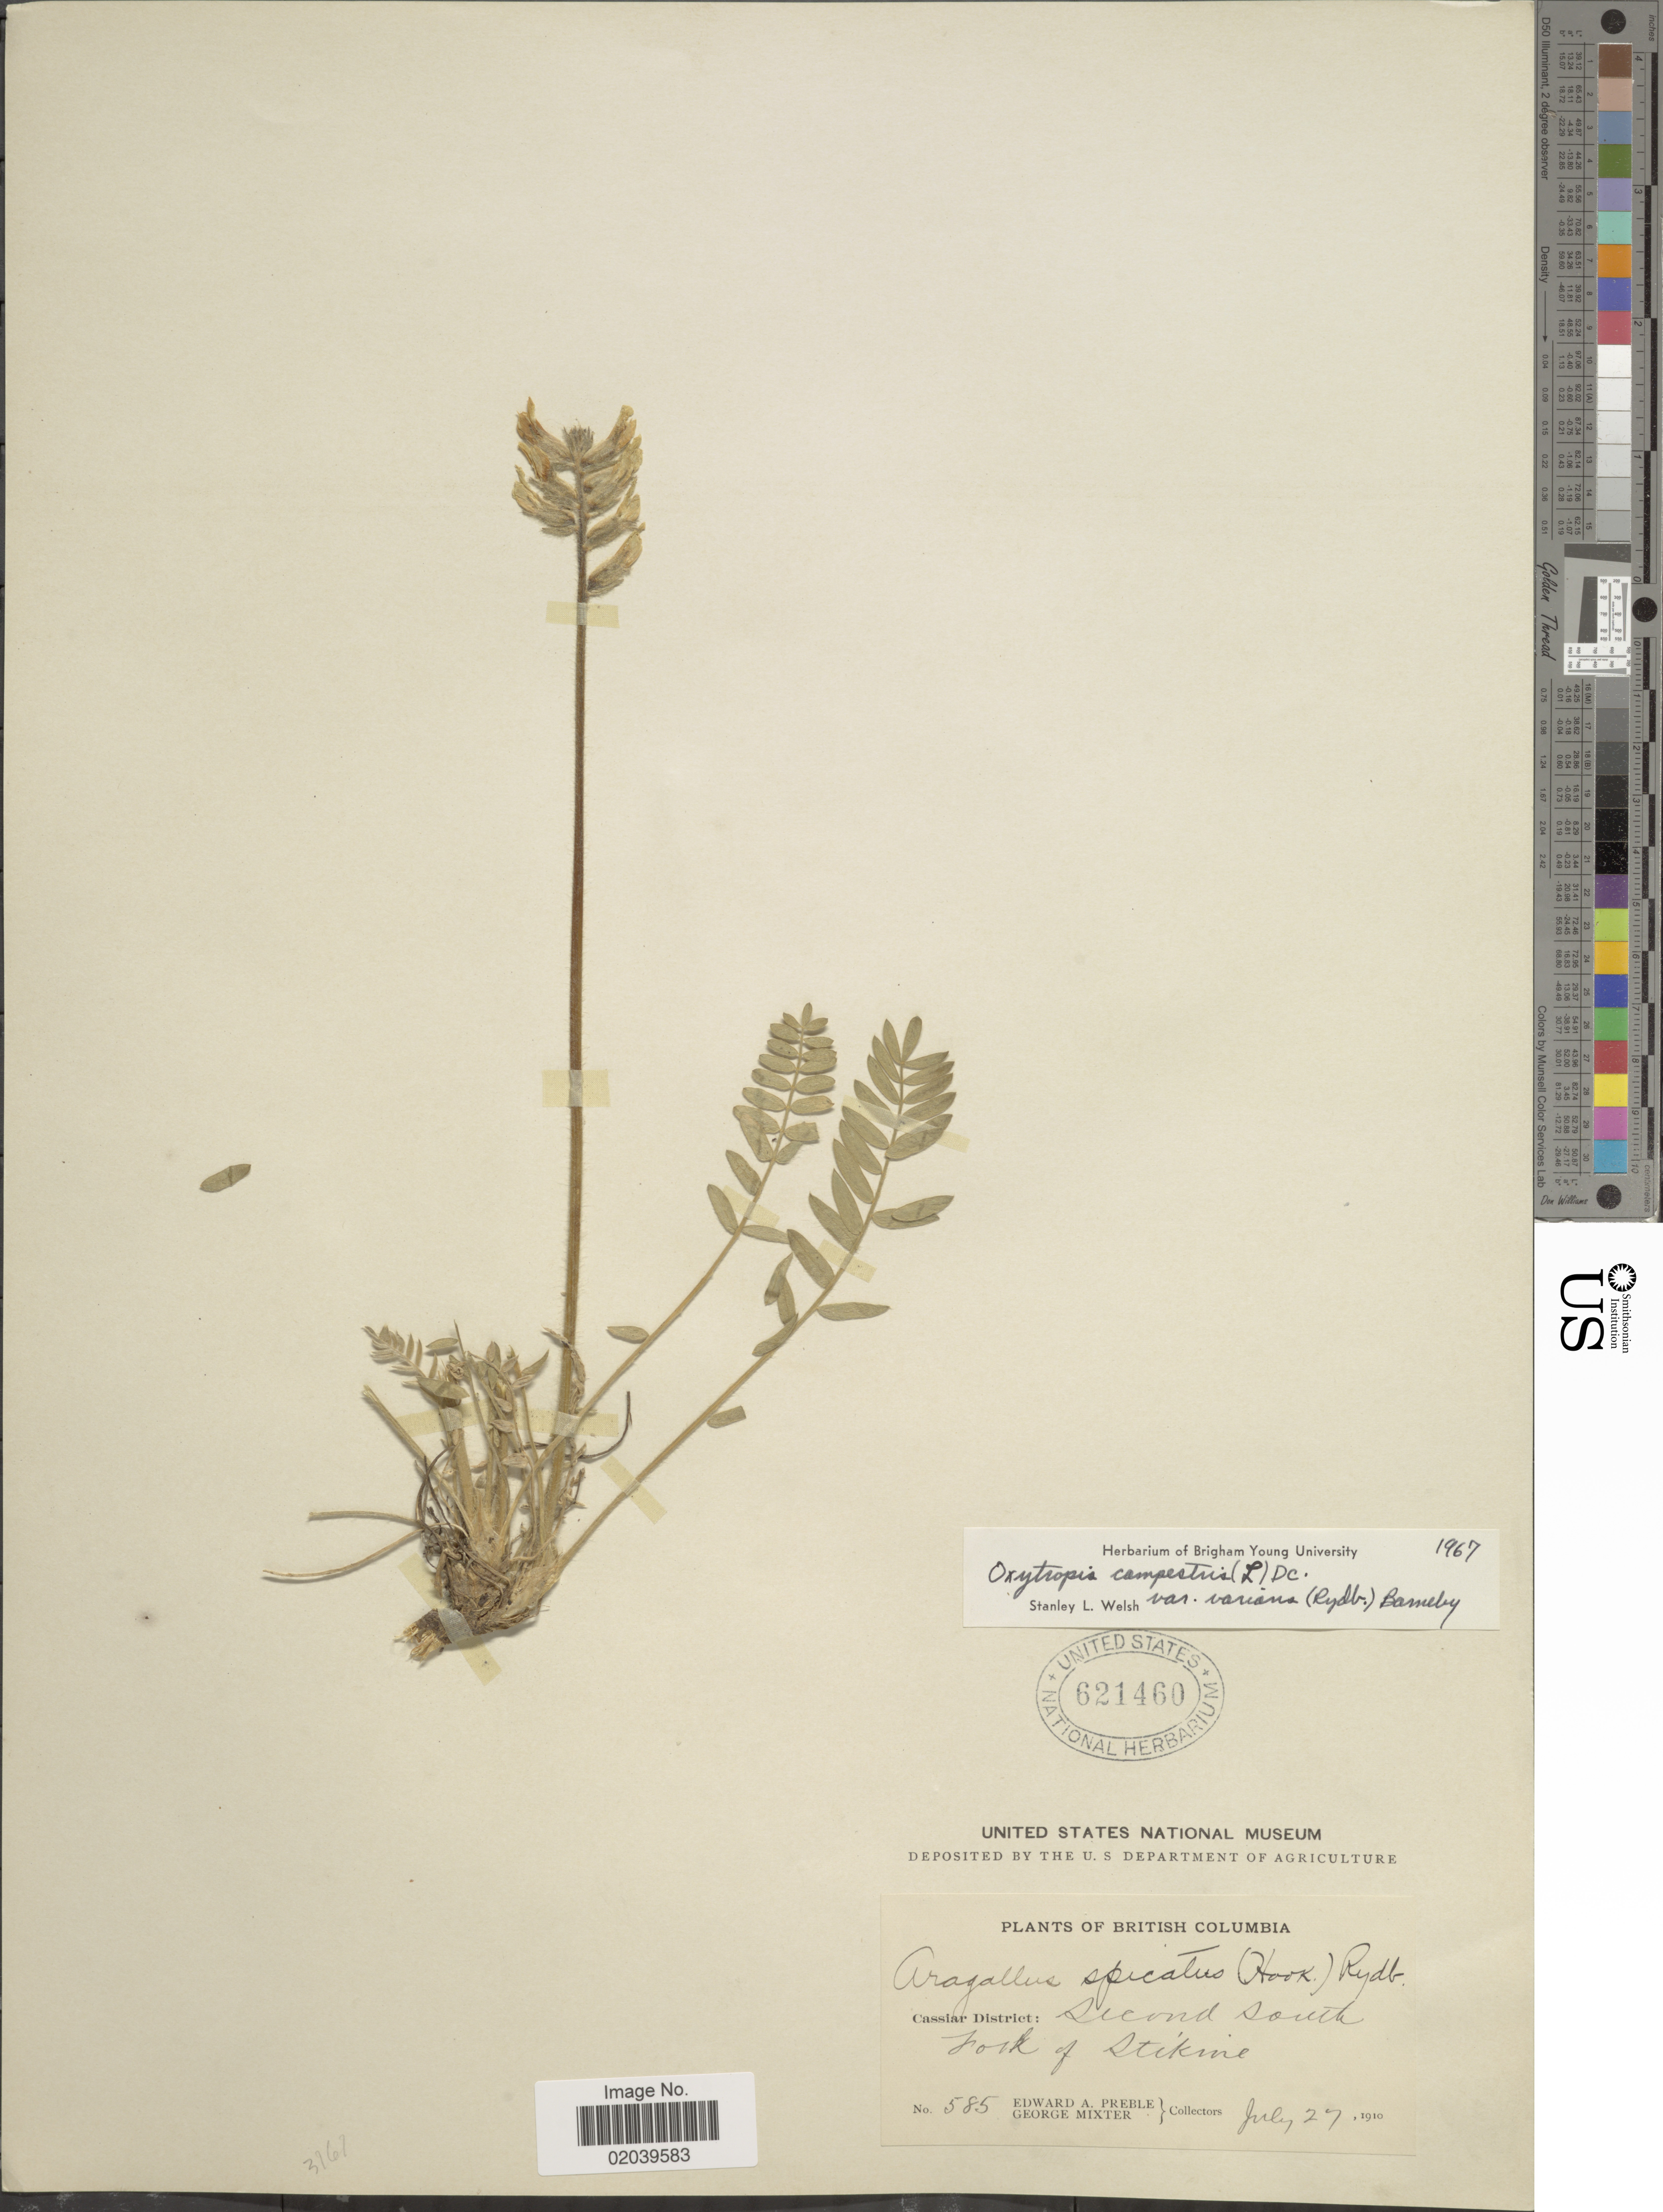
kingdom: Plantae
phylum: Tracheophyta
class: Magnoliopsida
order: Fabales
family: Fabaceae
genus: Oxytropis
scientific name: Oxytropis campestris var. varians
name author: (Rydb.) Barneby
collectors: E. Preble & G. Mixter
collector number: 585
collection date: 1910-07-27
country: Canada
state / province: British Columbia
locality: Cassiat District: Second south Fork of Stikine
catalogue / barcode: US 621460